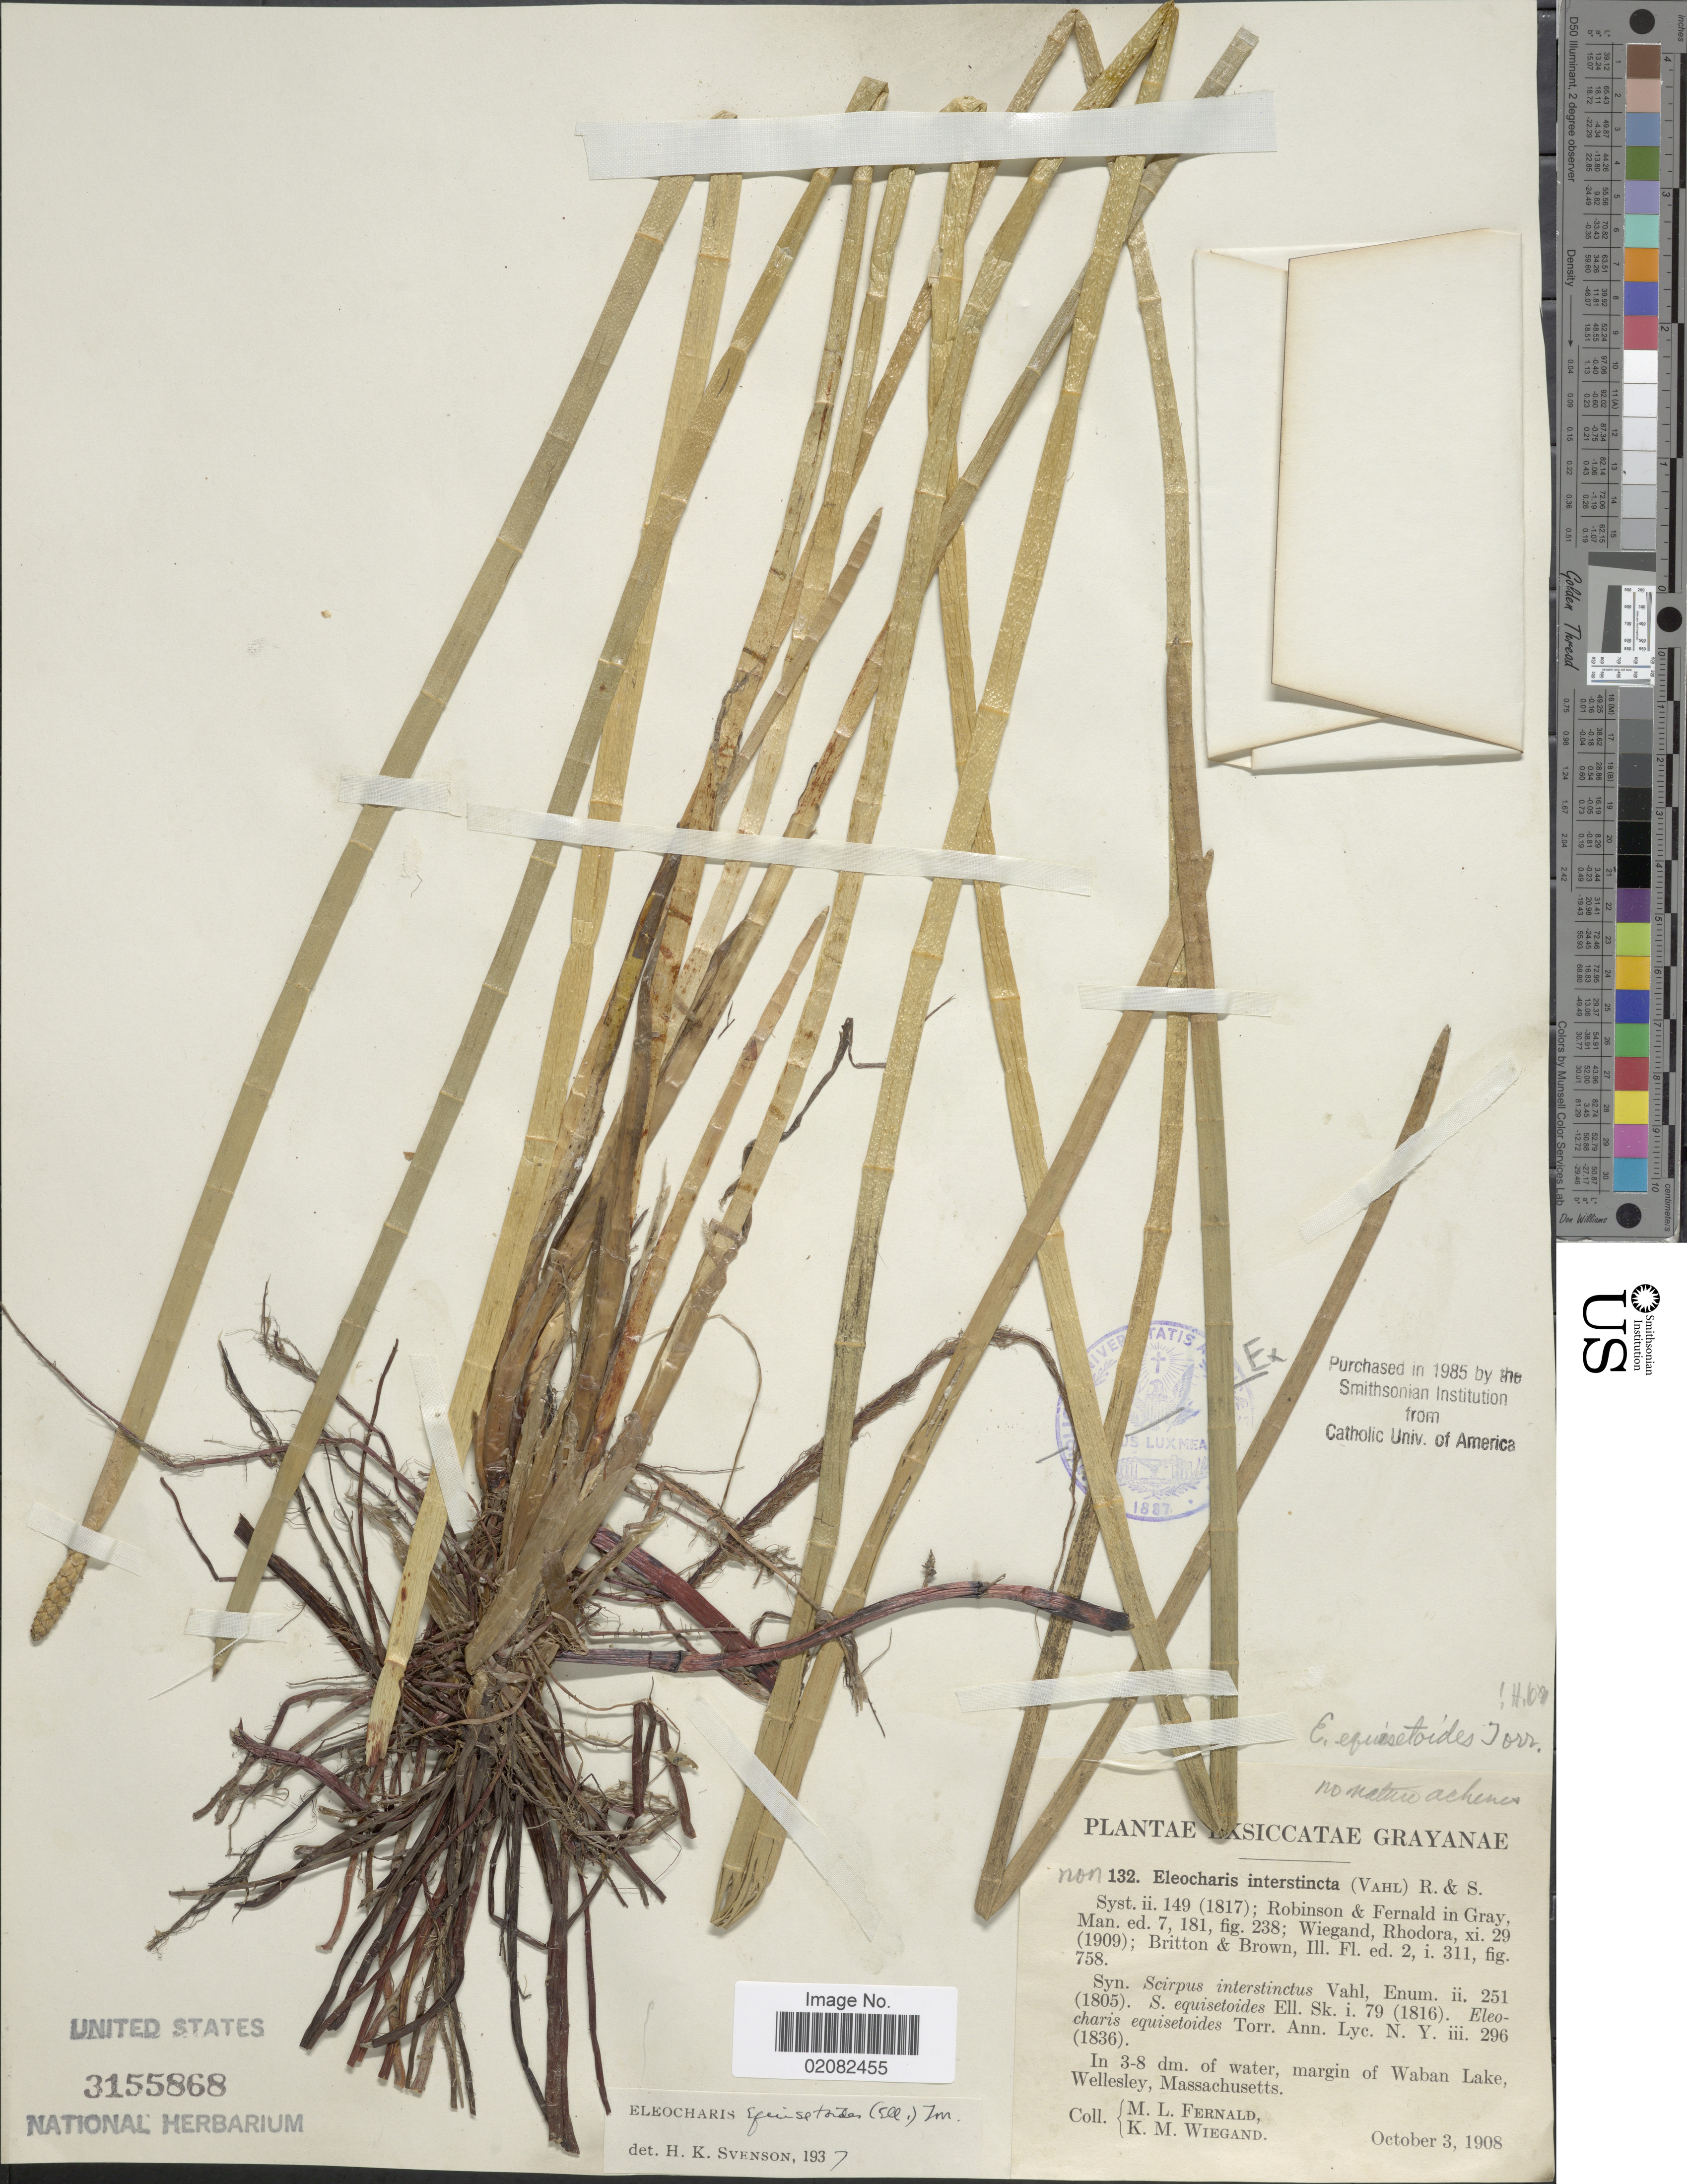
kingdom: Plantae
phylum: Tracheophyta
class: Liliopsida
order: Poales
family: Cyperaceae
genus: Eleocharis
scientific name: Eleocharis equisetoides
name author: (Elliott) Torr.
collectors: M. L. Fernald & K. M. Wiegand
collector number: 132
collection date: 1908-10-03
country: United States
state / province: Massachusetts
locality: Grayanae, margin of Waban Lake, Wellesley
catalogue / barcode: US 3155868